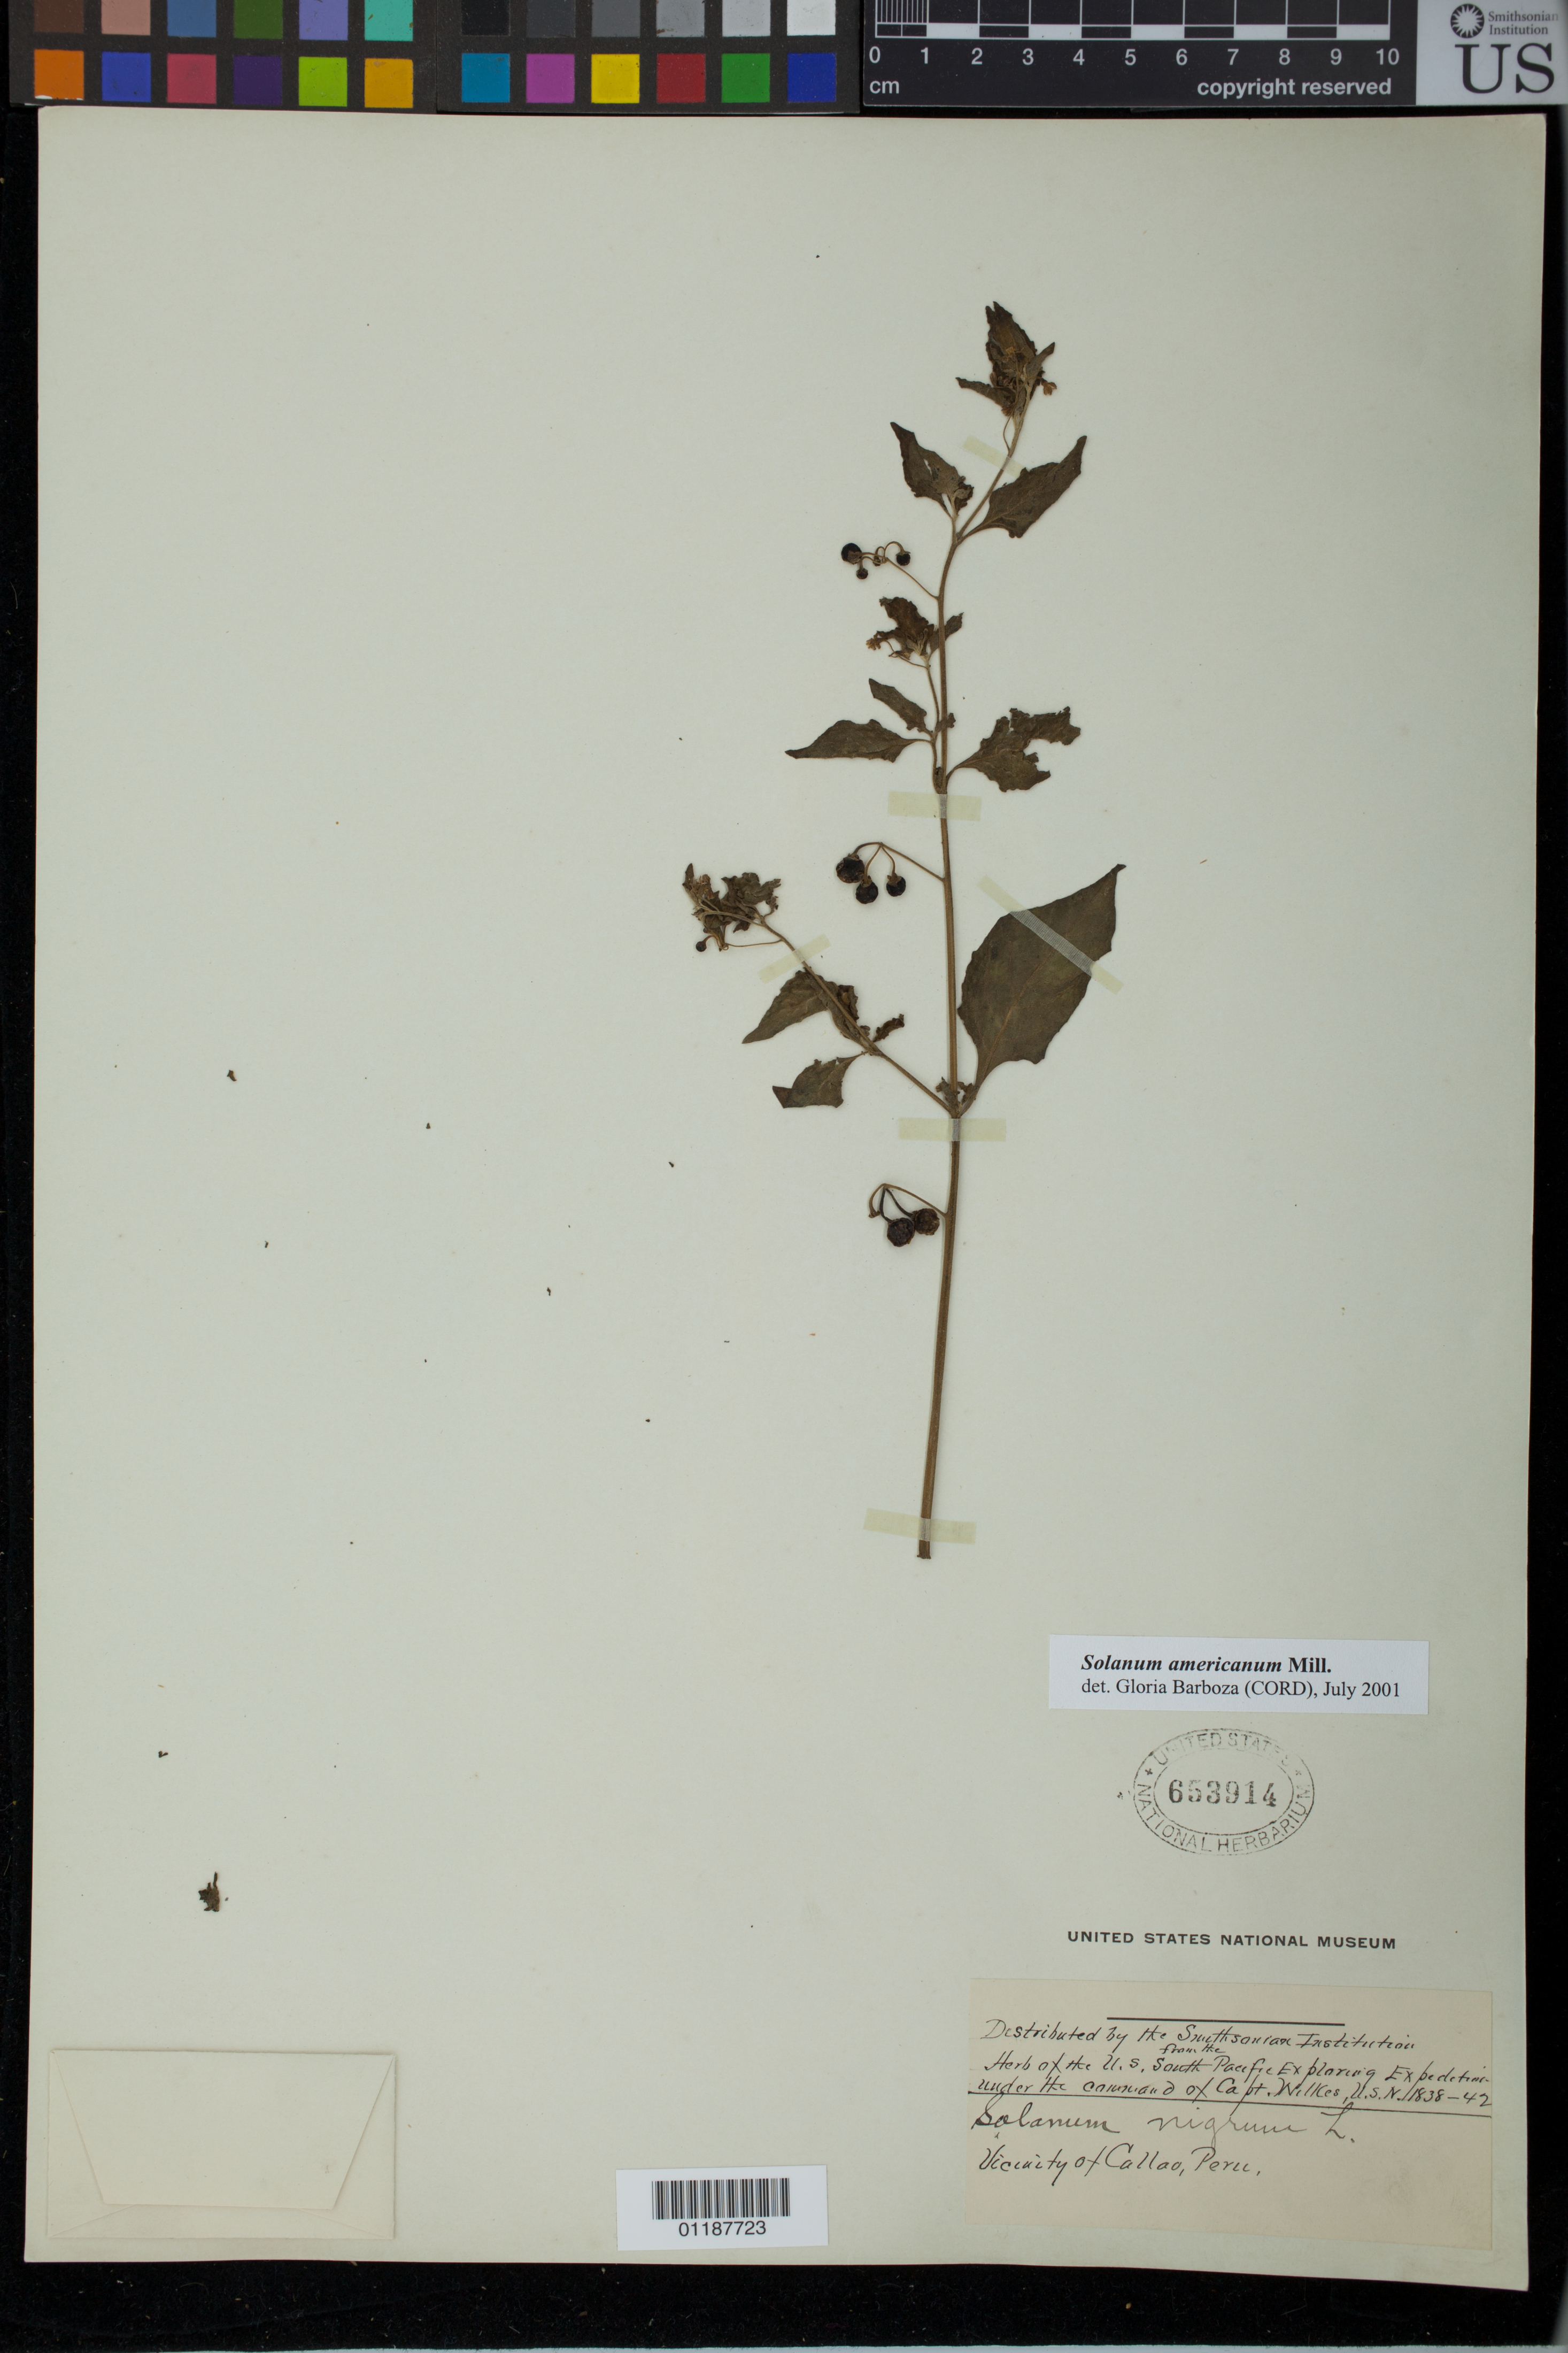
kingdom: Plantae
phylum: Tracheophyta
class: Magnoliopsida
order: Solanales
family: Solanaceae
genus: Solanum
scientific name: Solanum americanum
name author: Mill.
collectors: Wilkes Explor. Exped.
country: Peru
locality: Callao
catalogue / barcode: US 653914